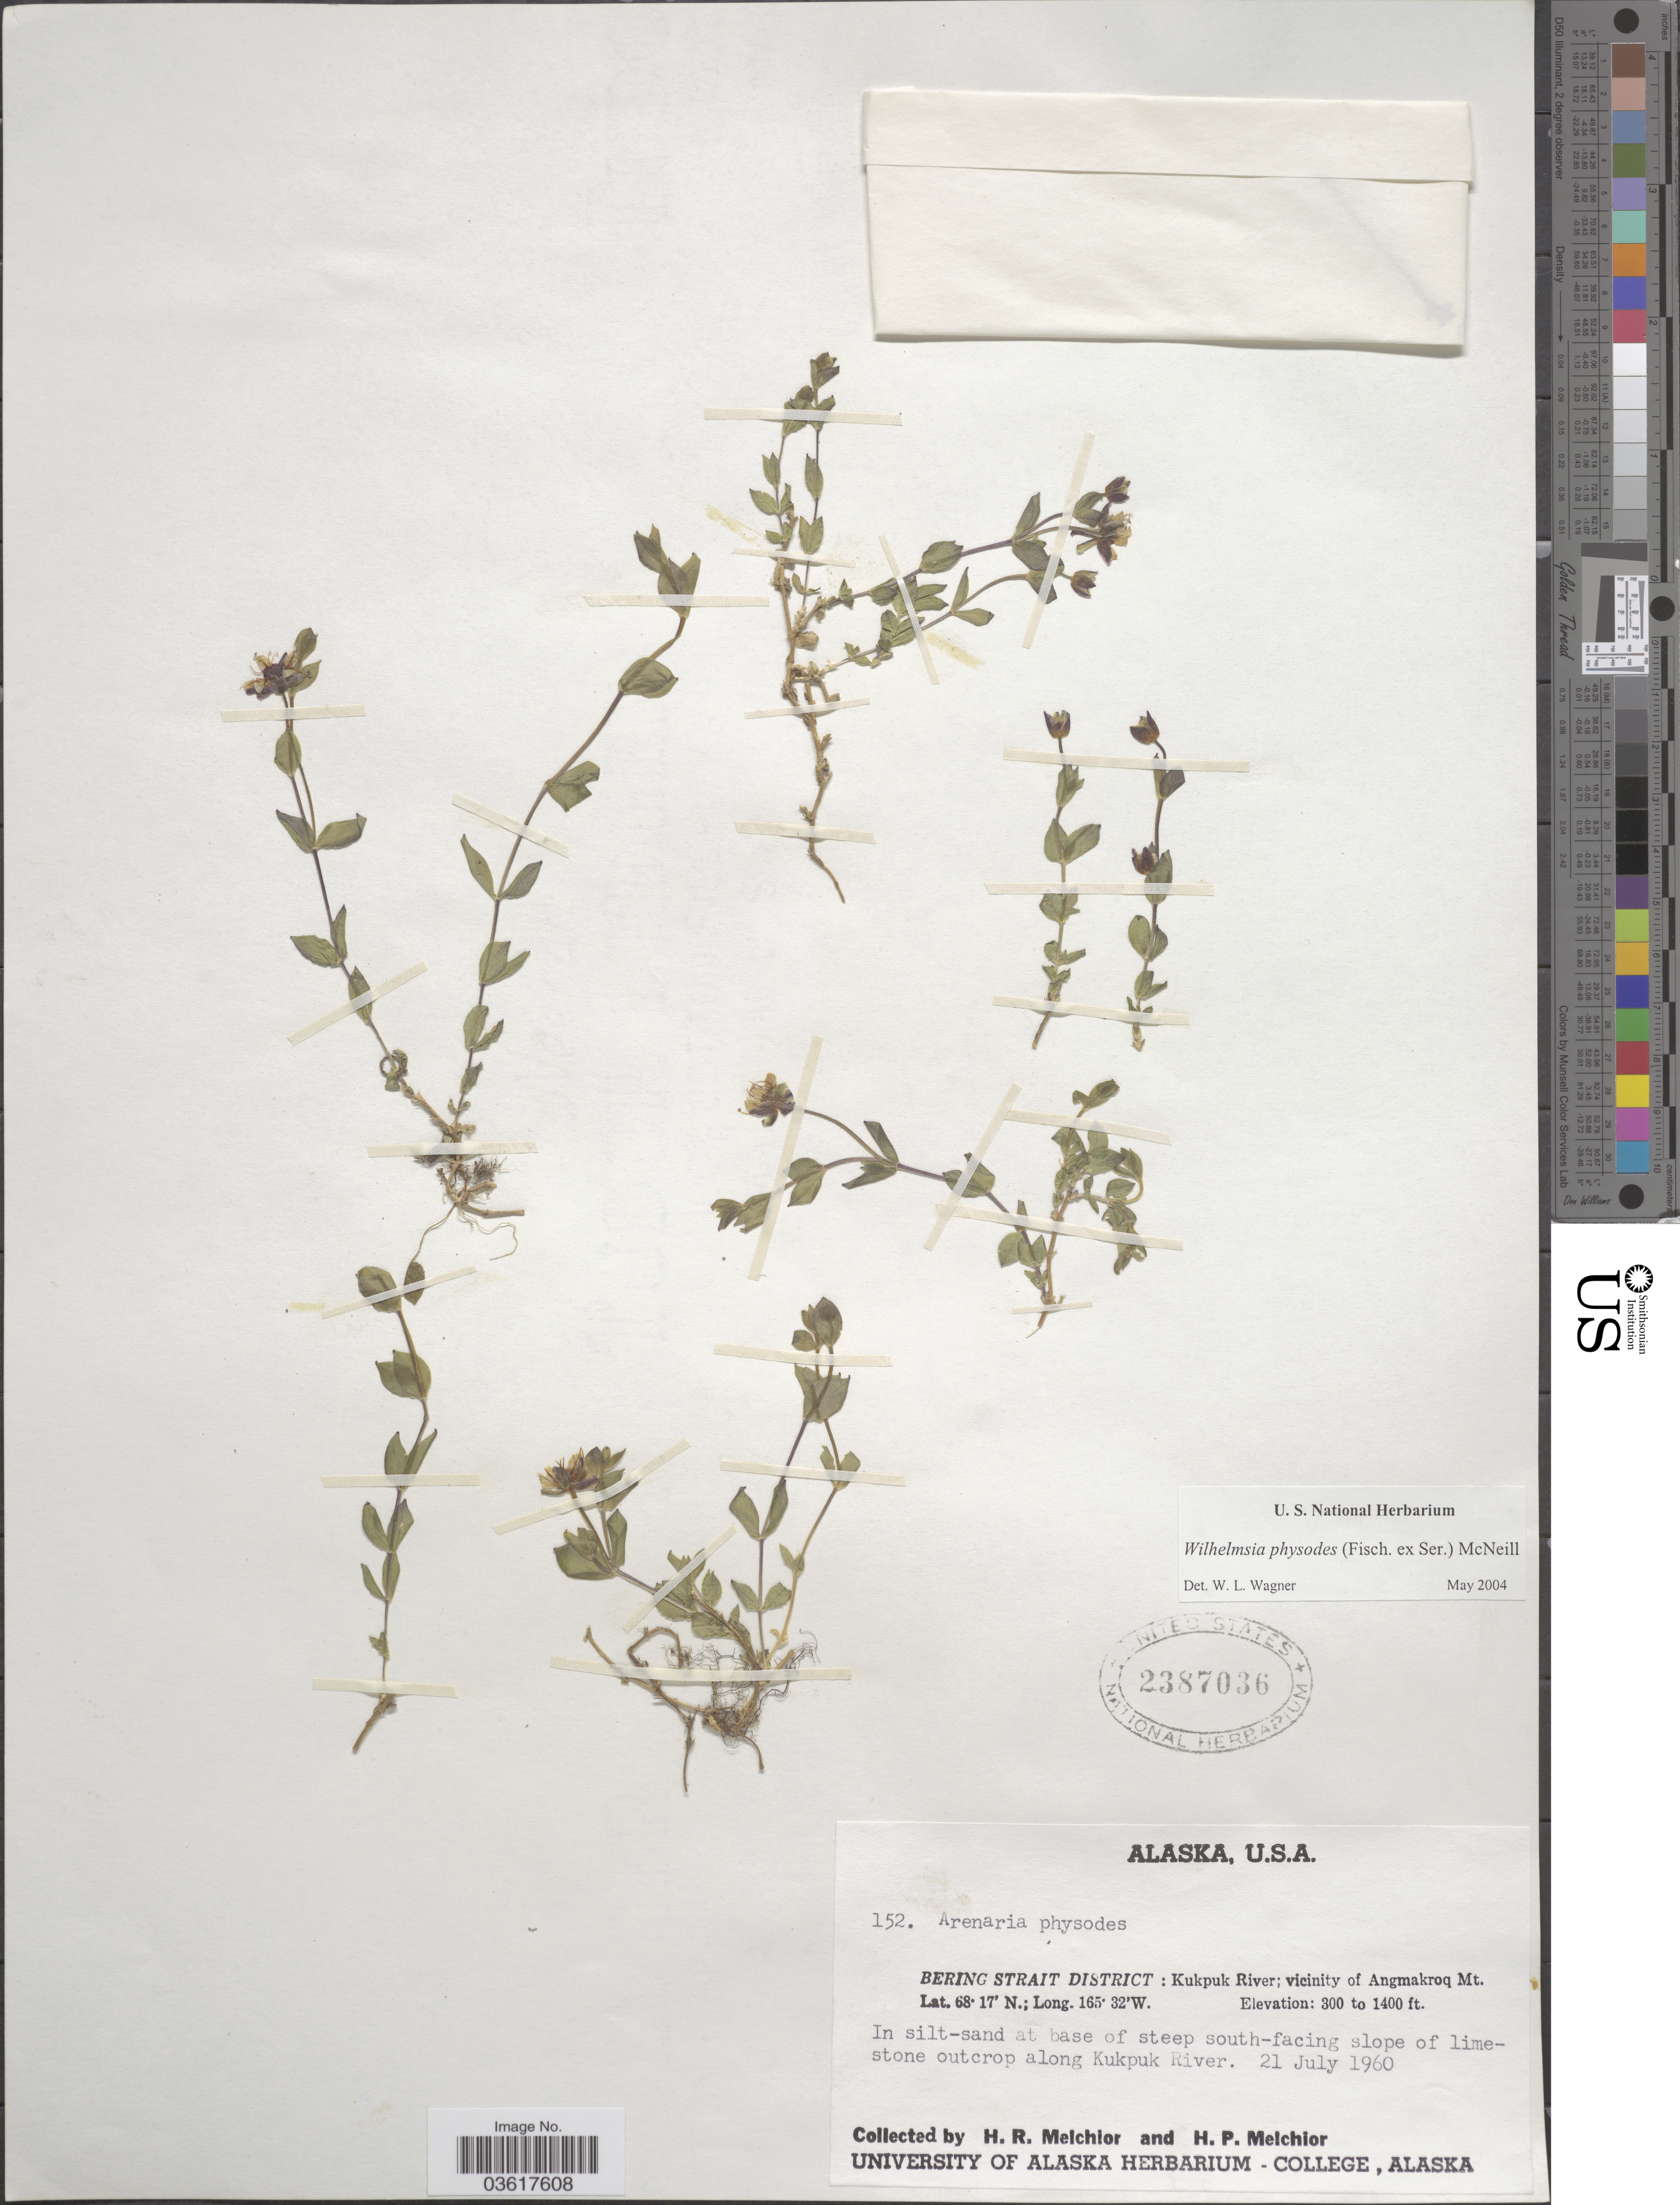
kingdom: Plantae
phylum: Tracheophyta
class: Magnoliopsida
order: Caryophyllales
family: Caryophyllaceae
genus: Wilhelmsia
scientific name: Wilhelmsia sp.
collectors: H. R. Melchior & H. P. Melchior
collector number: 152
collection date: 1960-07-21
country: United States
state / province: Alaska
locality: Bering Strait District: Kukpuk River; vicinity of Angmakroq Mt.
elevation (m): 91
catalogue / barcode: US 2387036